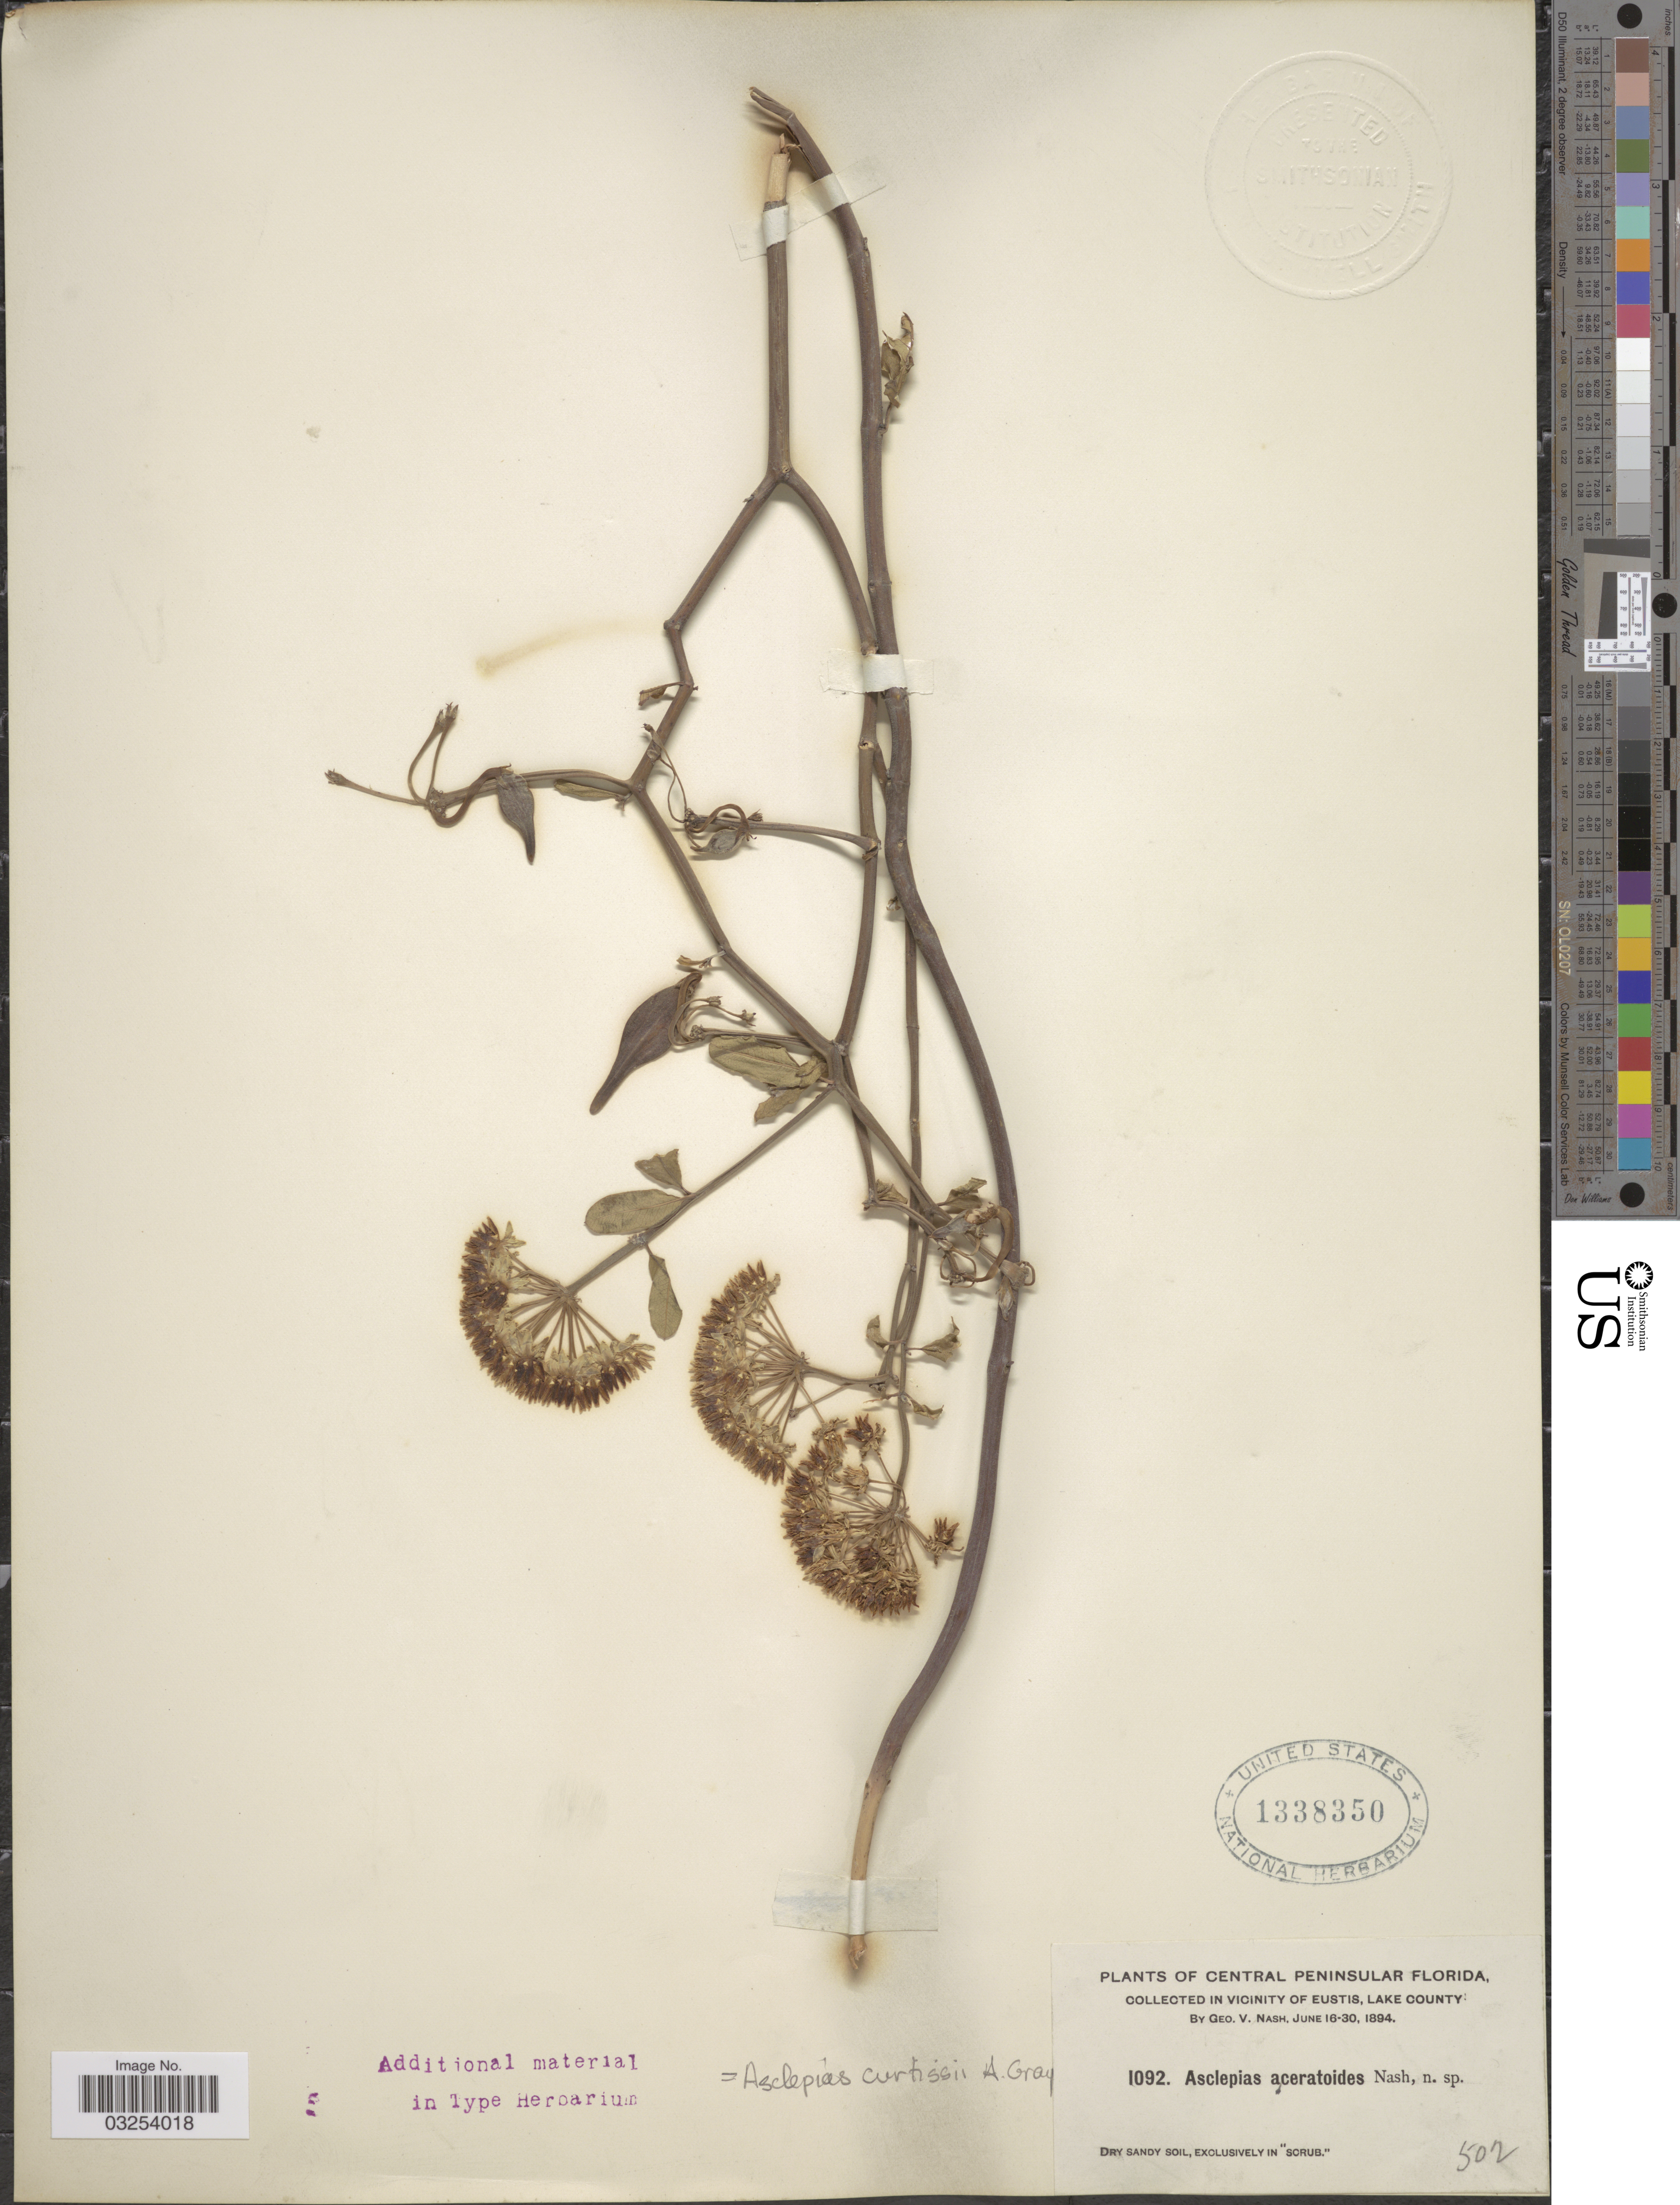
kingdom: Plantae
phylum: Tracheophyta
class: Magnoliopsida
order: Gentianales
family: Apocynaceae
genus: Asclepias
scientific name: Asclepias curtissii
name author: A. Gray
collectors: G. V. Nash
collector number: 1092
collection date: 1894-06-16/1894-06-30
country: United States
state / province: Florida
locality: Central Peninsular Florida. In vicinity of Eustis, Lake County.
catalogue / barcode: US 1338350